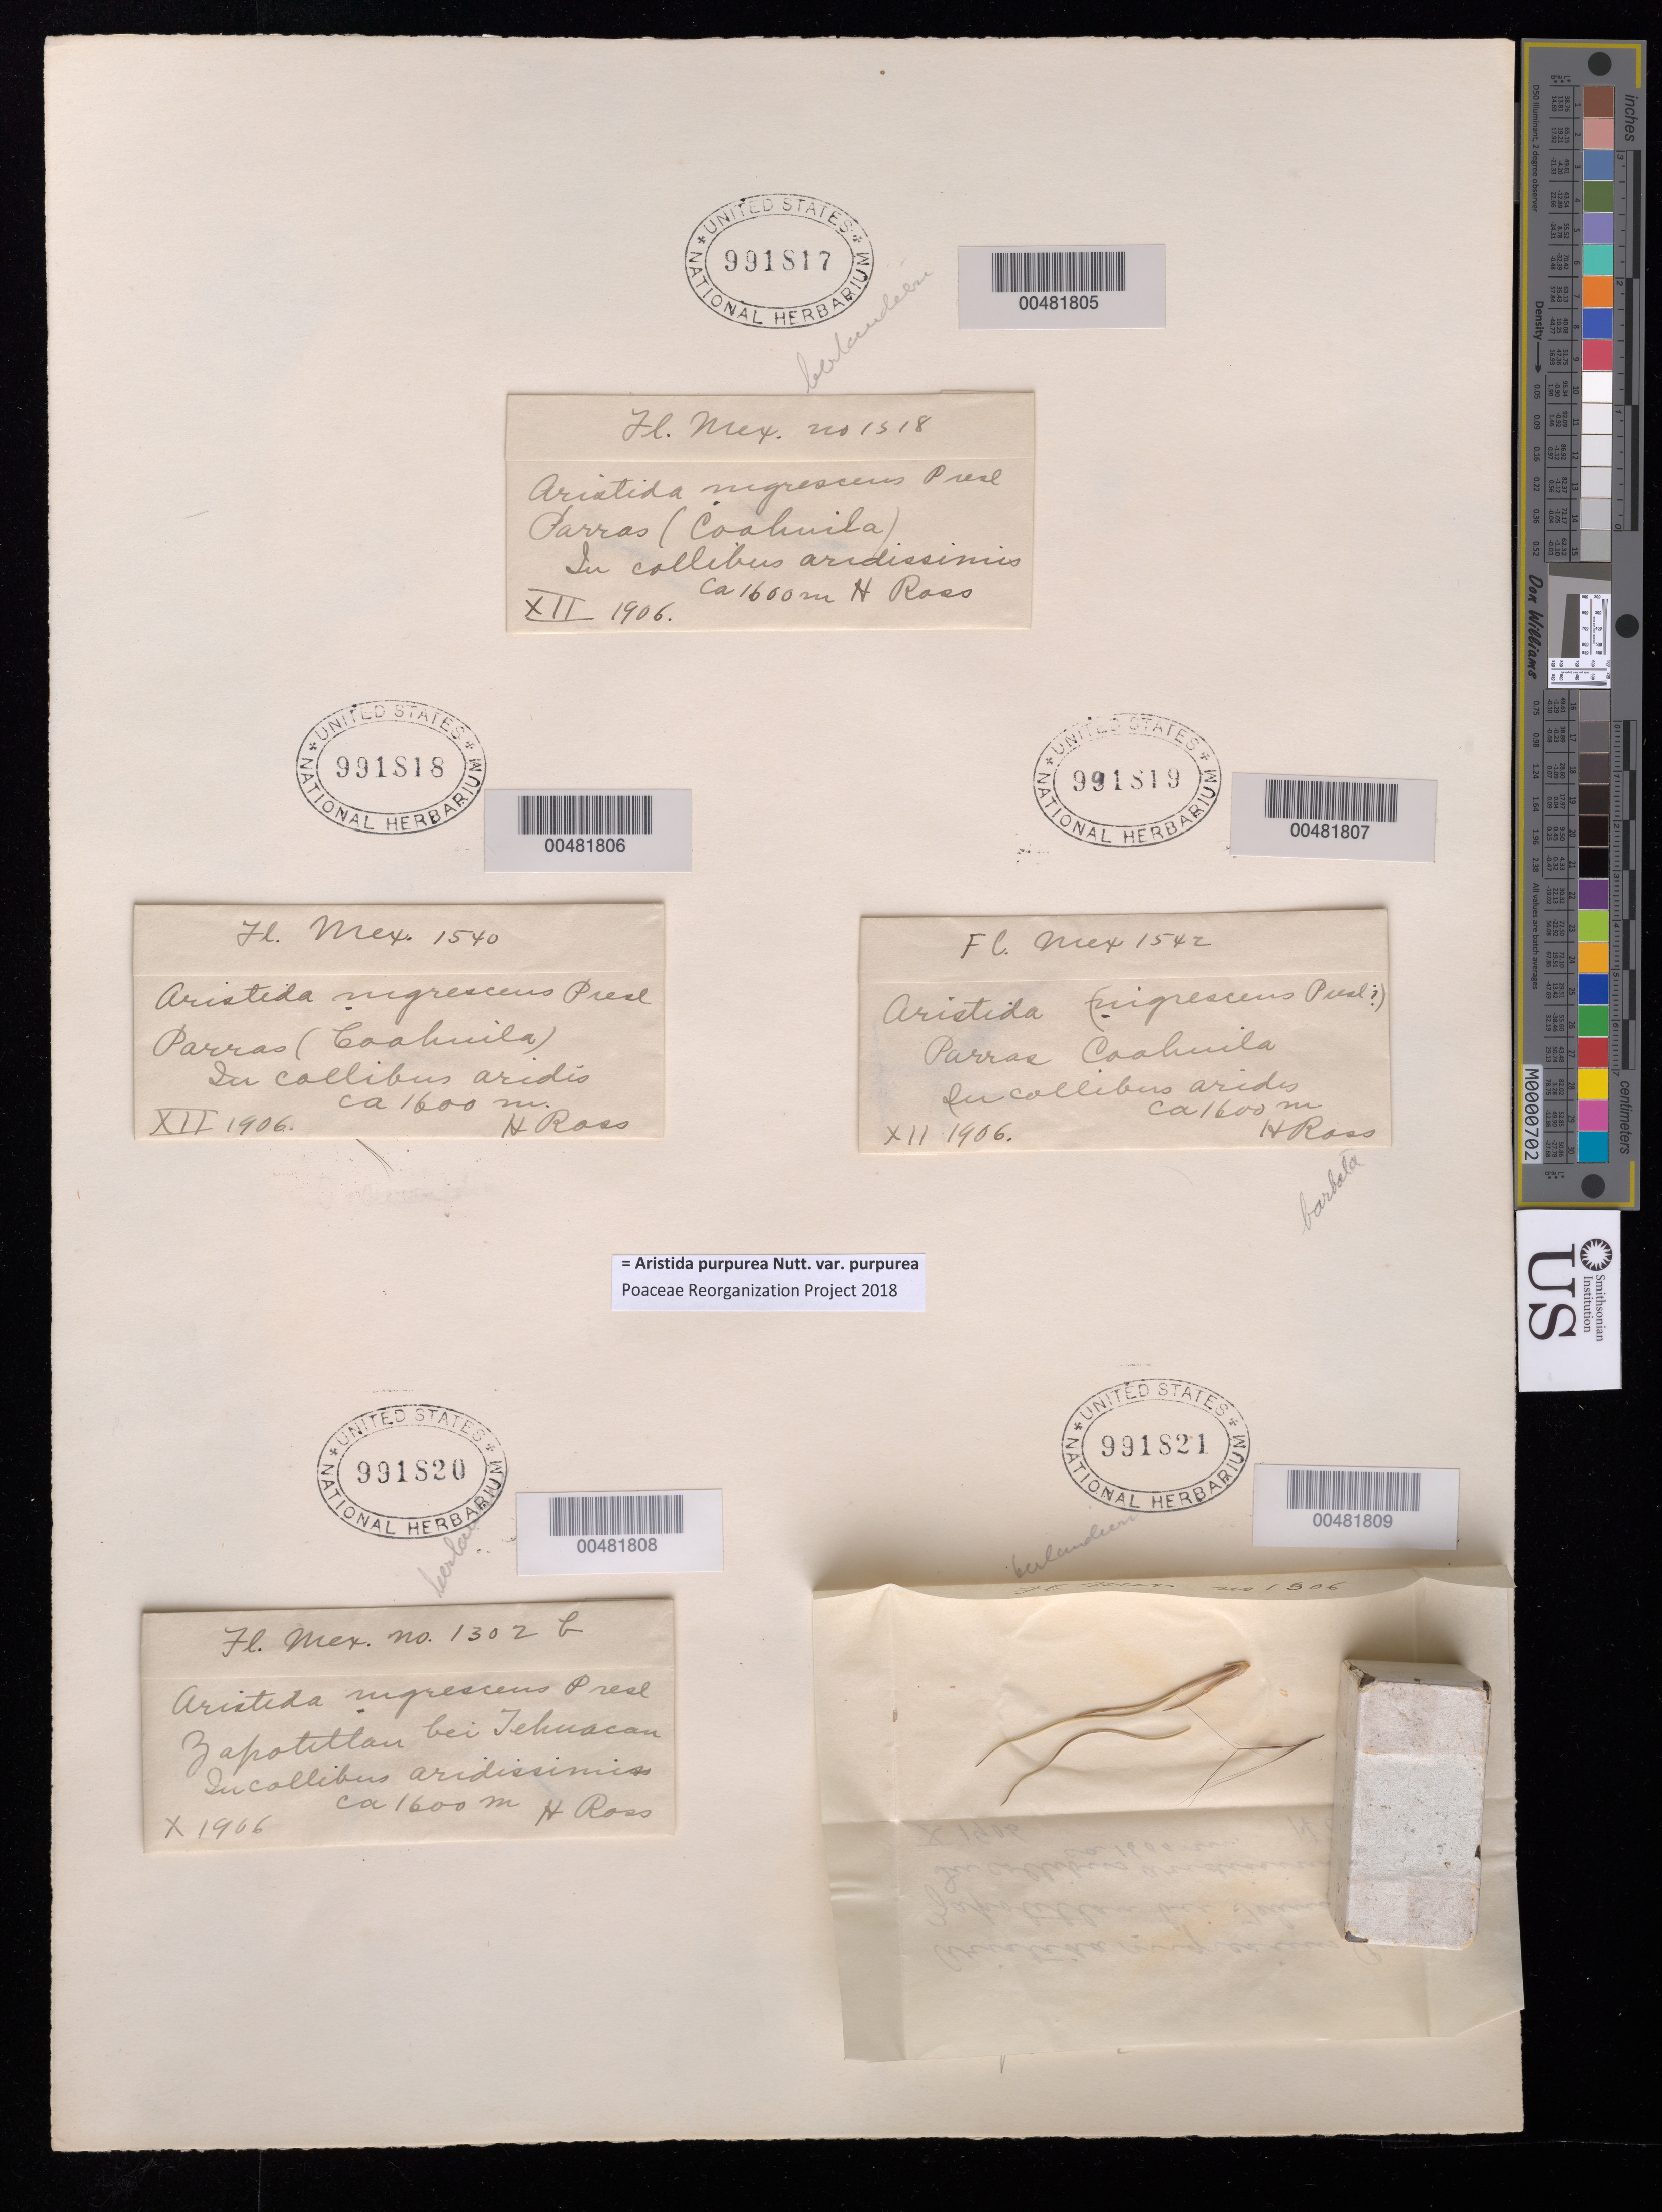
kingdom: Plantae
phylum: Tracheophyta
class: Liliopsida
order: Poales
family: Poaceae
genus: Aristida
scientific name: Aristida purpurea var. purpurea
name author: Nutt.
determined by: Poaceae Reorganization Project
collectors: H. Ross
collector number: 1306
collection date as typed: Oct 1906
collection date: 1906-10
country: Mexico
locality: Zapotitlan bei Tehuacan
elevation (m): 1600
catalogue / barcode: US 991821